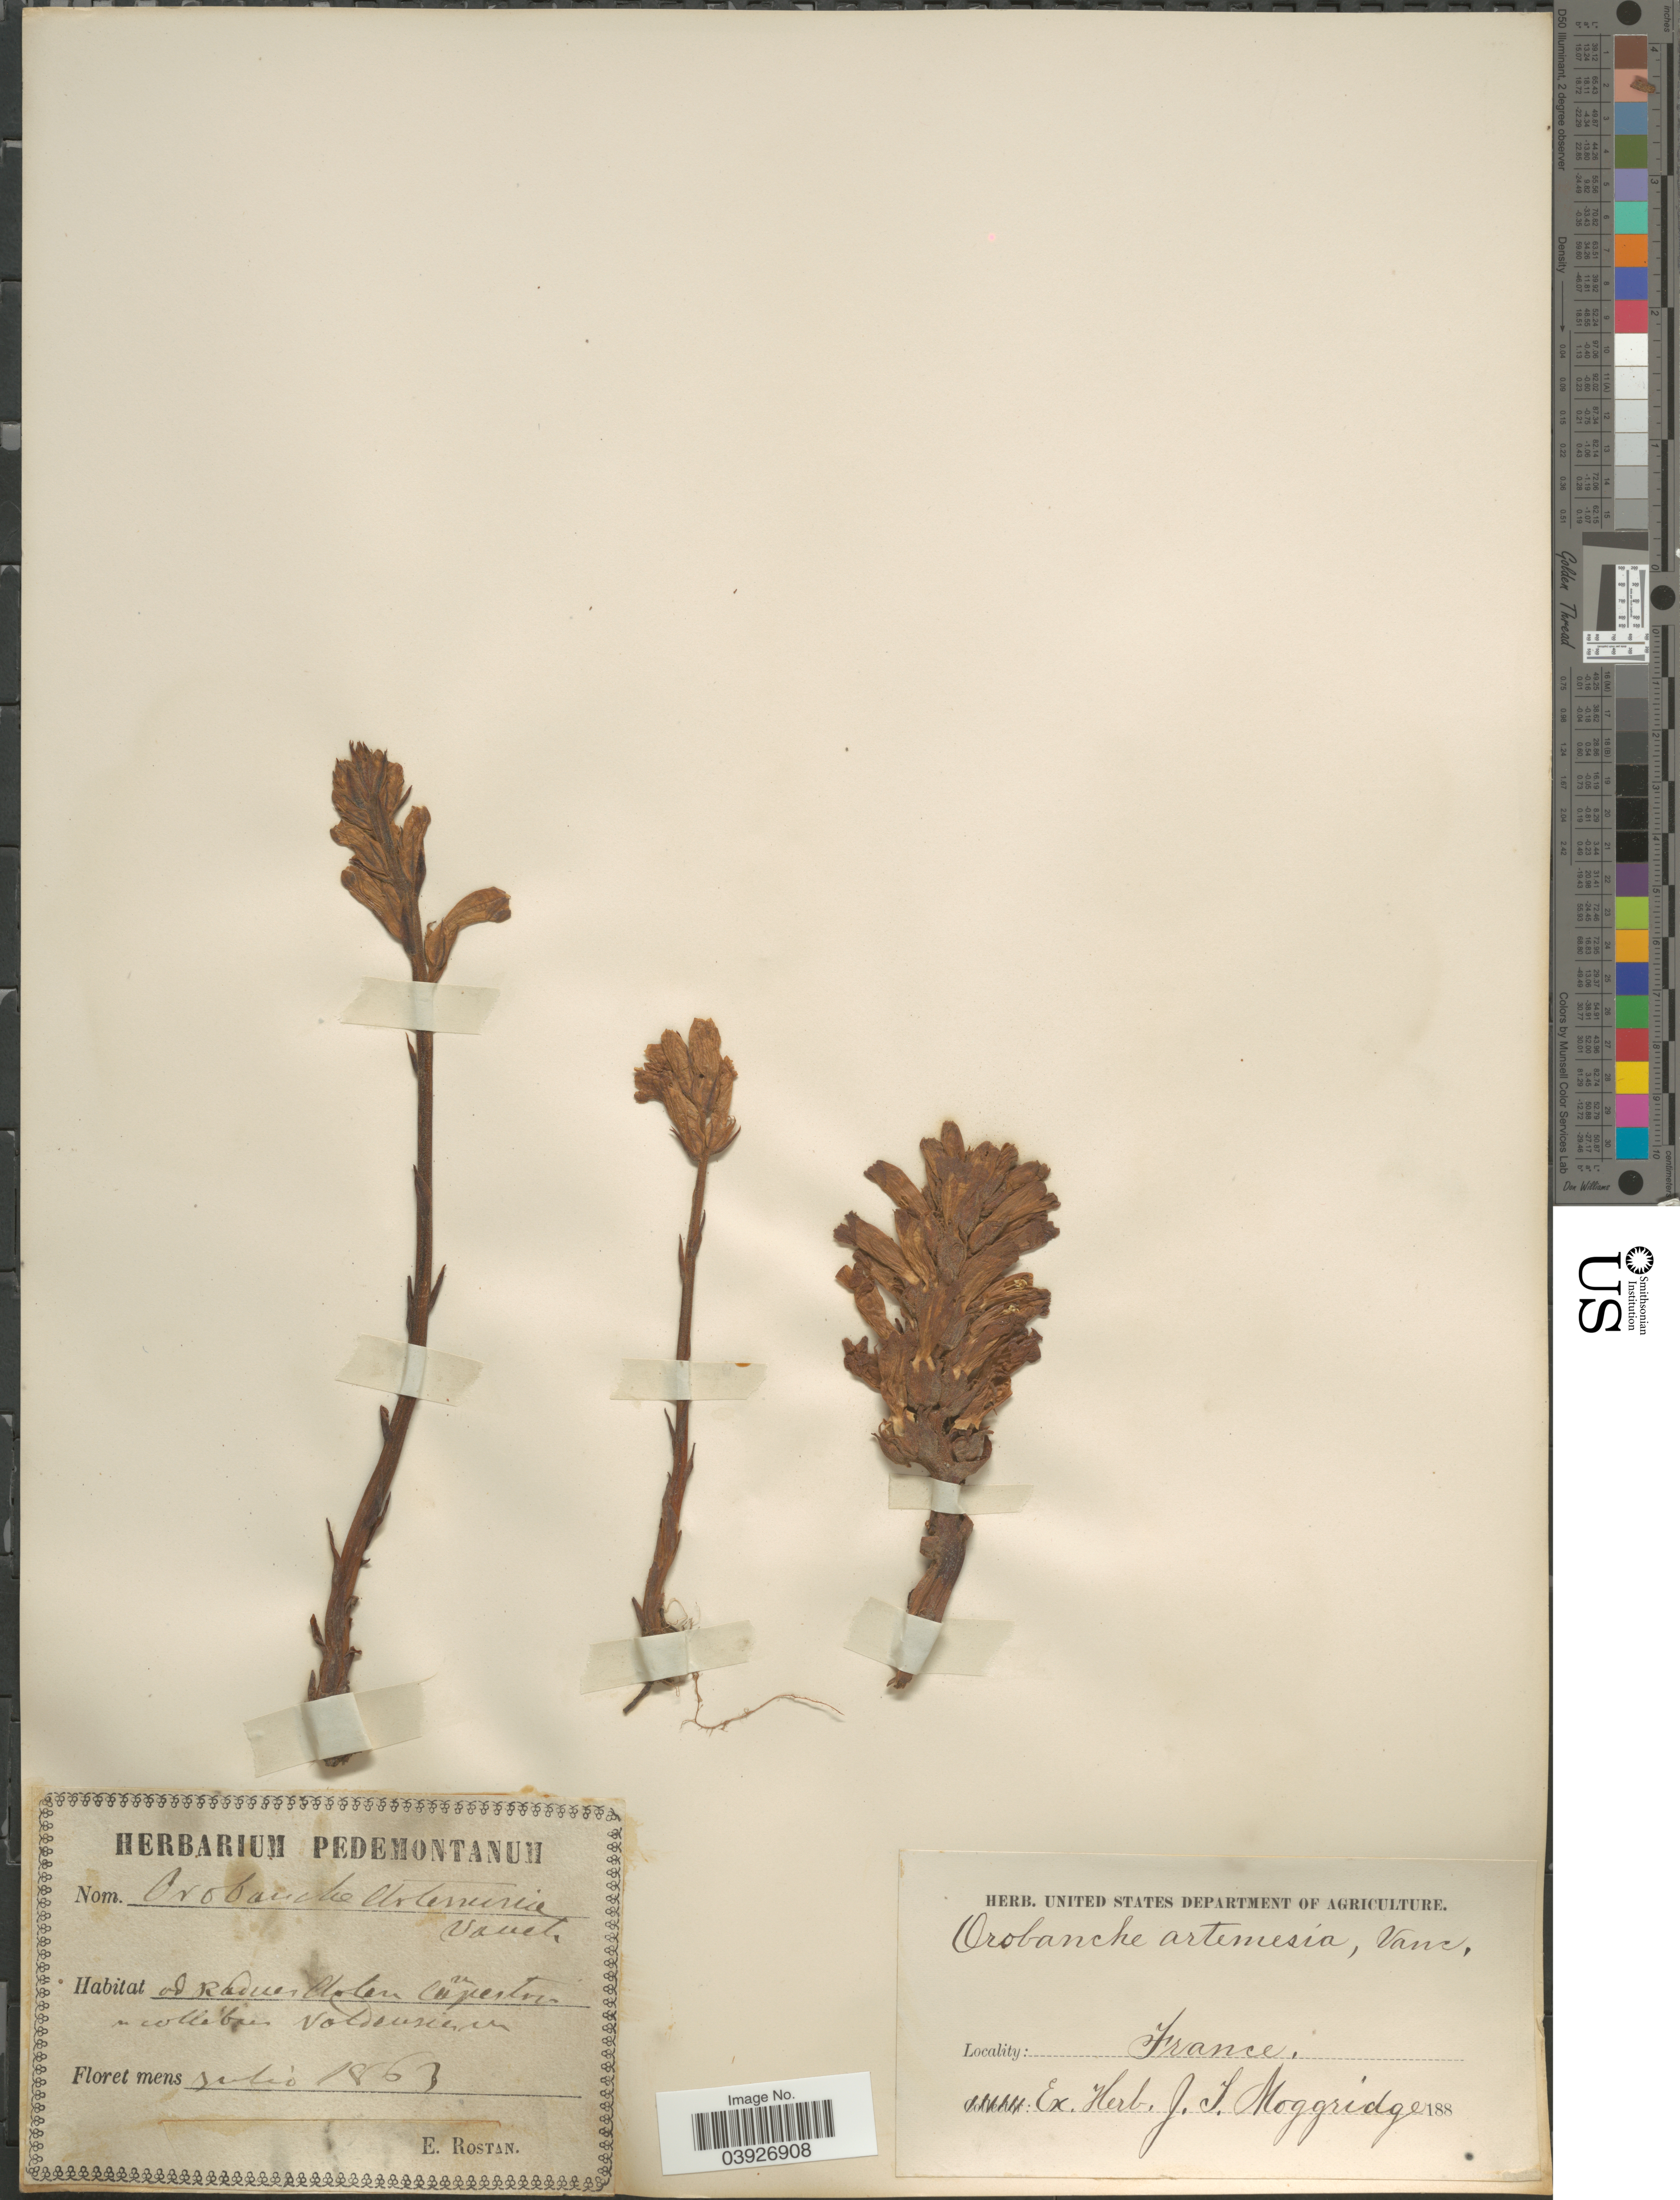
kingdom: Plantae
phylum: Tracheophyta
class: Magnoliopsida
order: Lamiales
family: Orobanchaceae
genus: Orobanche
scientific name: Orobanche artemisiae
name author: Gren.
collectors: ex herb. J.T. Moggridge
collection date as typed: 188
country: France